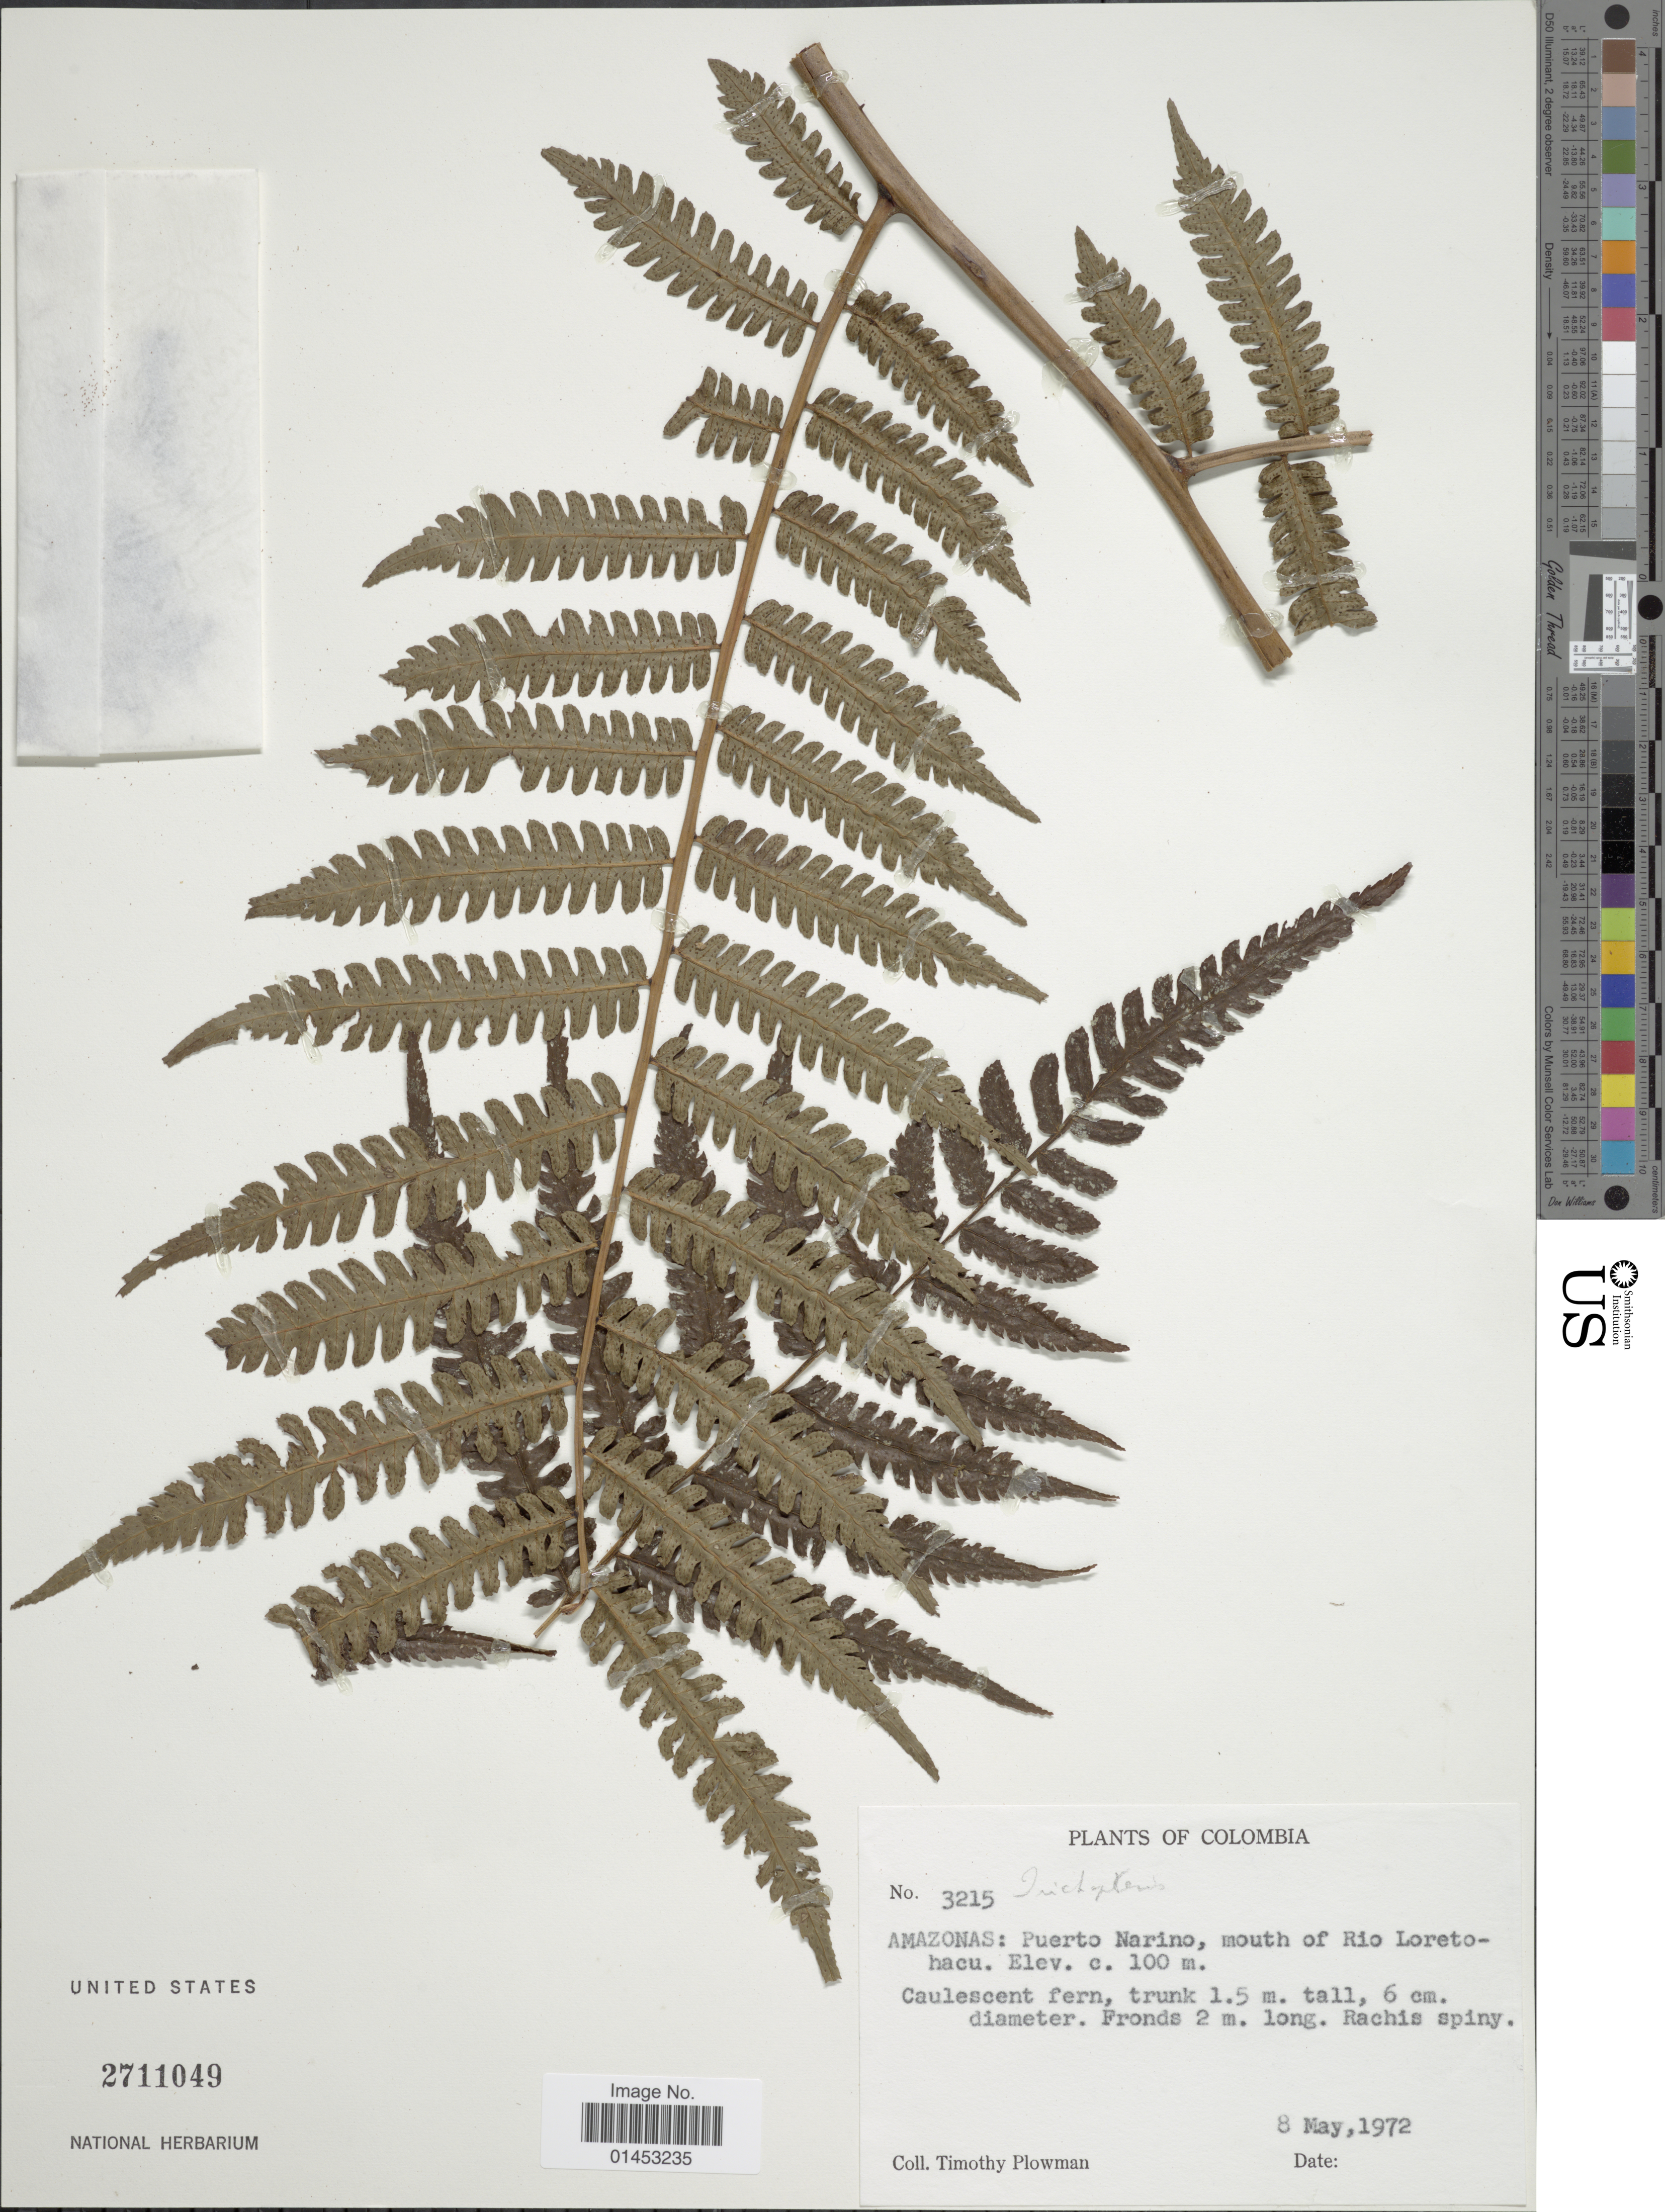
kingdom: Plantae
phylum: Tracheophyta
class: Polypodiopsida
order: Cyatheales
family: Cyatheaceae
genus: Cyathea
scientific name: Cyathea sp.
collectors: T. Plowman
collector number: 3215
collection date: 1972-05-08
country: Colombia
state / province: Amazônas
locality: Amazonas: Puerto Narino, mouth of Rio Loreto-hacu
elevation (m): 100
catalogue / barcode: US 2711049